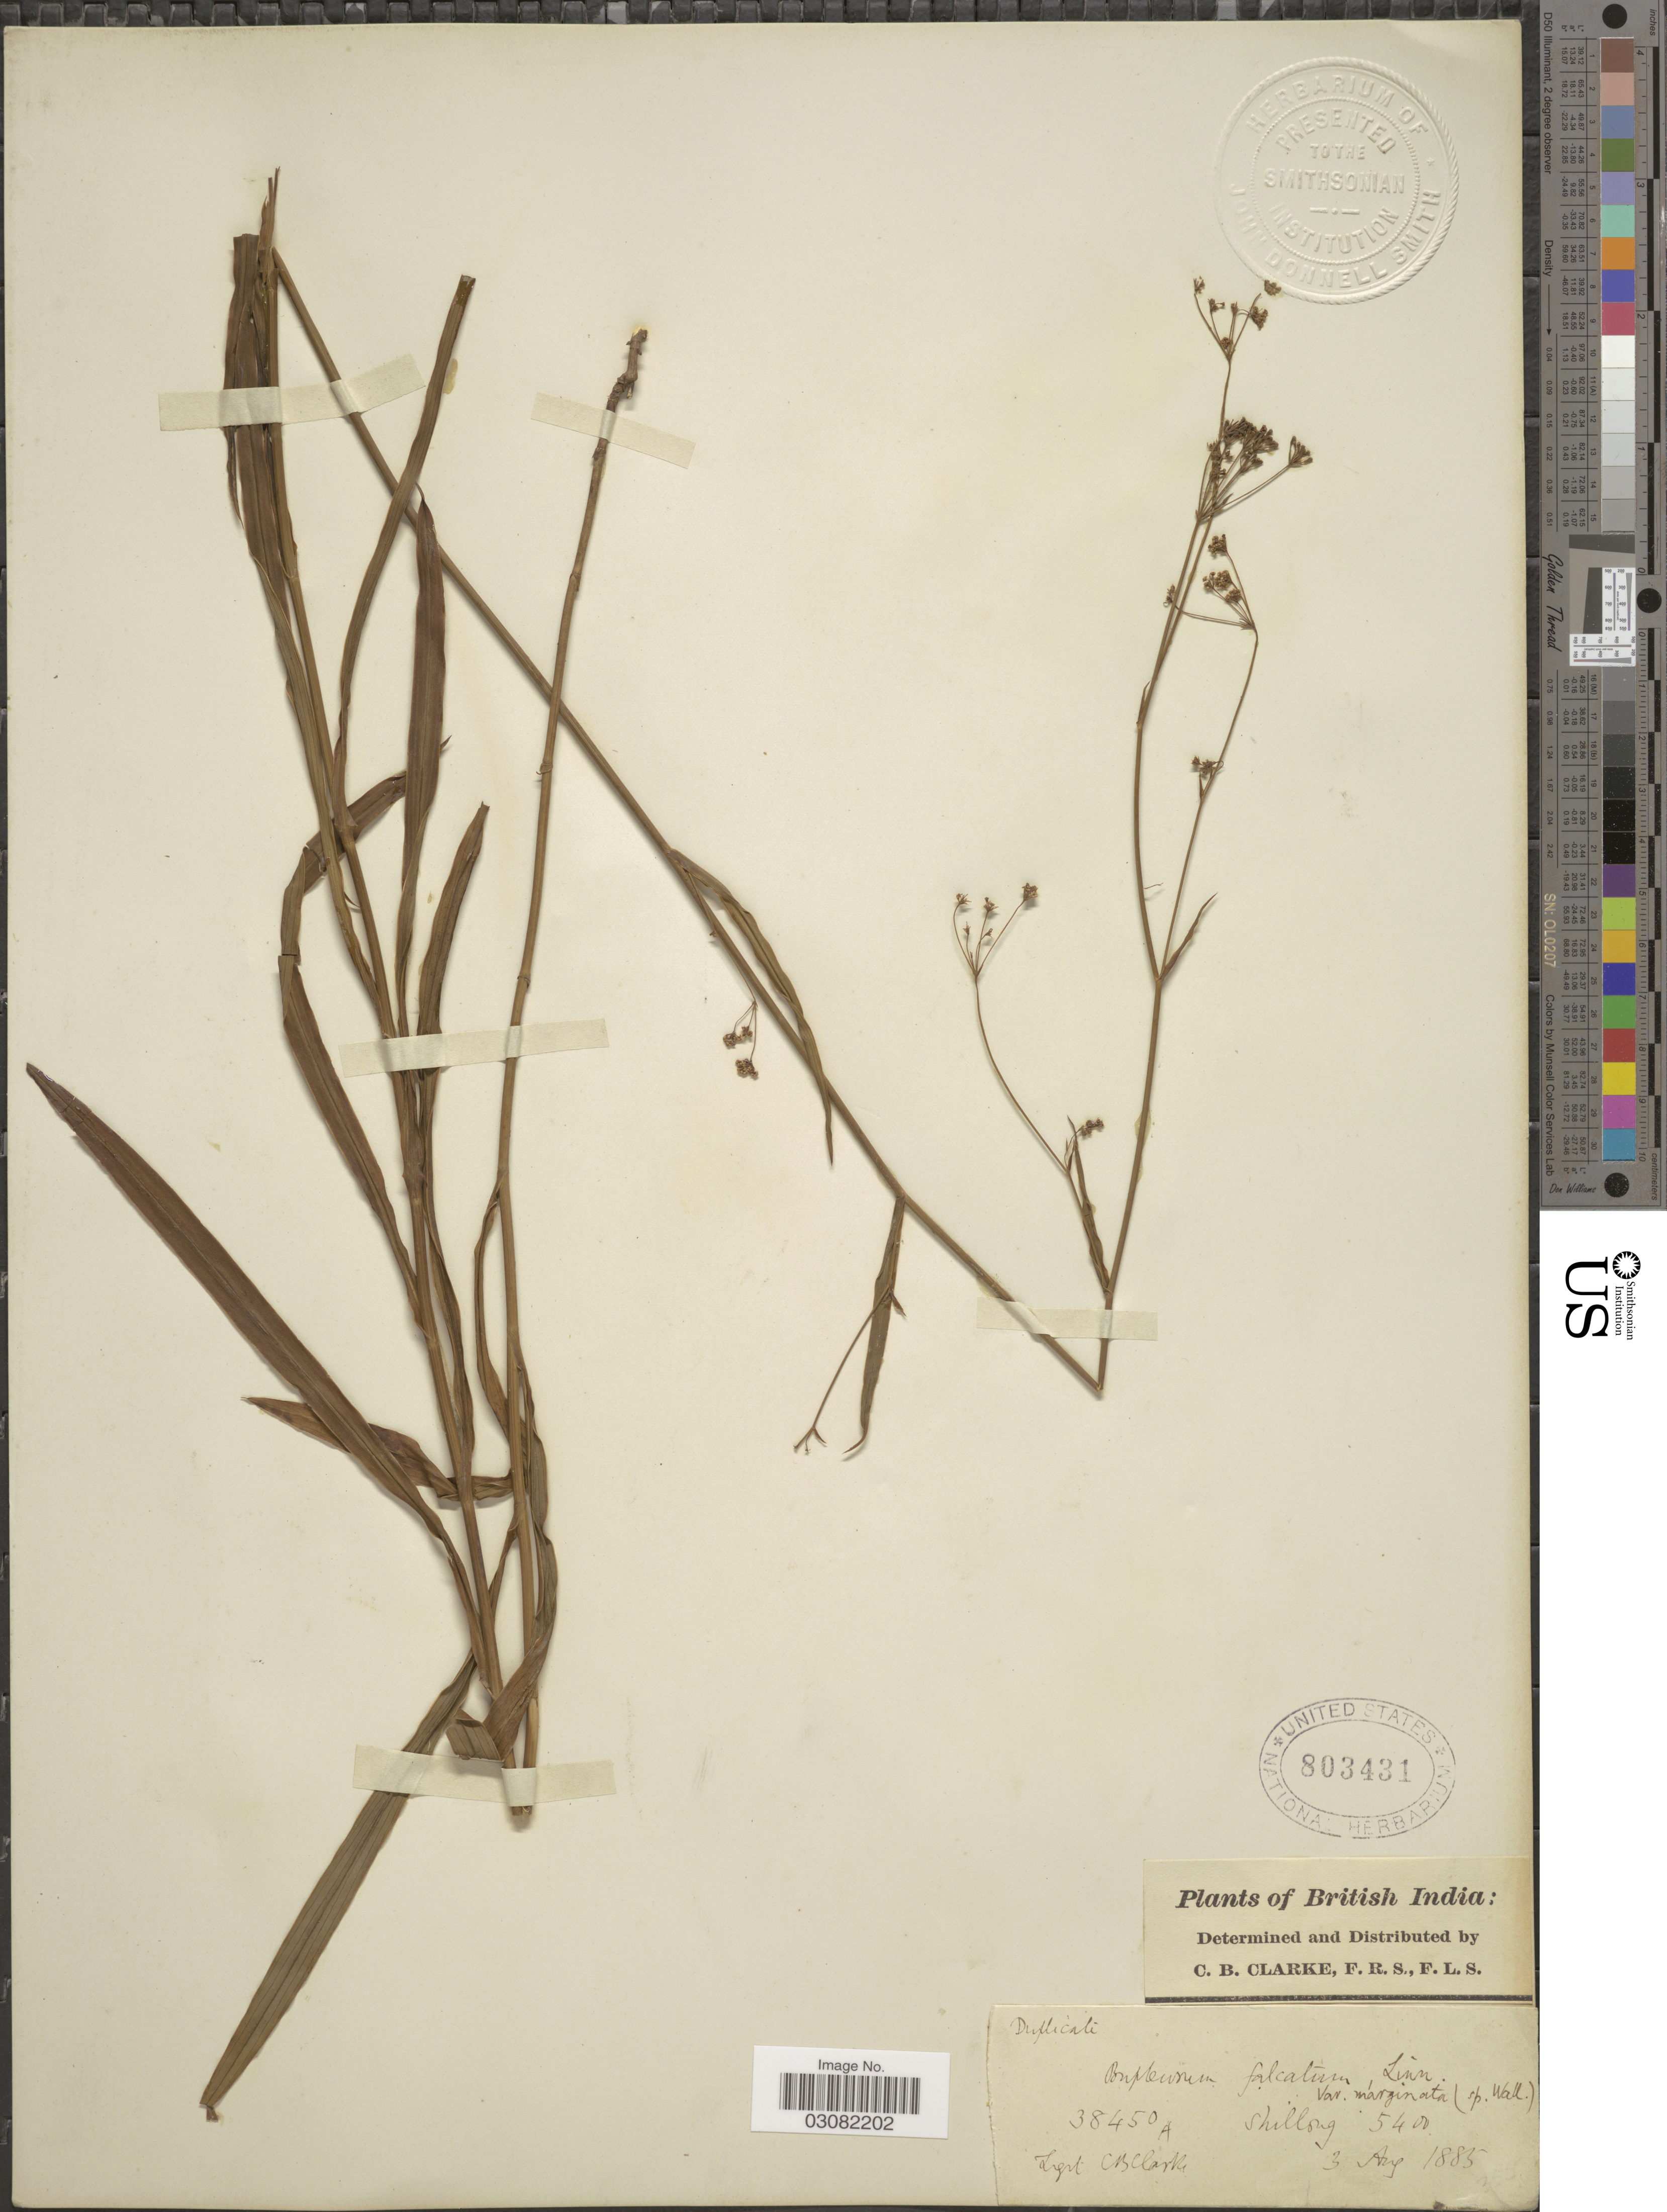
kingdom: Plantae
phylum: Tracheophyta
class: Magnoliopsida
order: Apiales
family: Apiaceae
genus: Bupleurum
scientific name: Bupleurum falcatum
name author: L.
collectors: C. B. Clarke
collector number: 38450A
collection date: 1885-08-03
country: India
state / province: Meghalaya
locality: British India, Shillong.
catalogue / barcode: US 803431